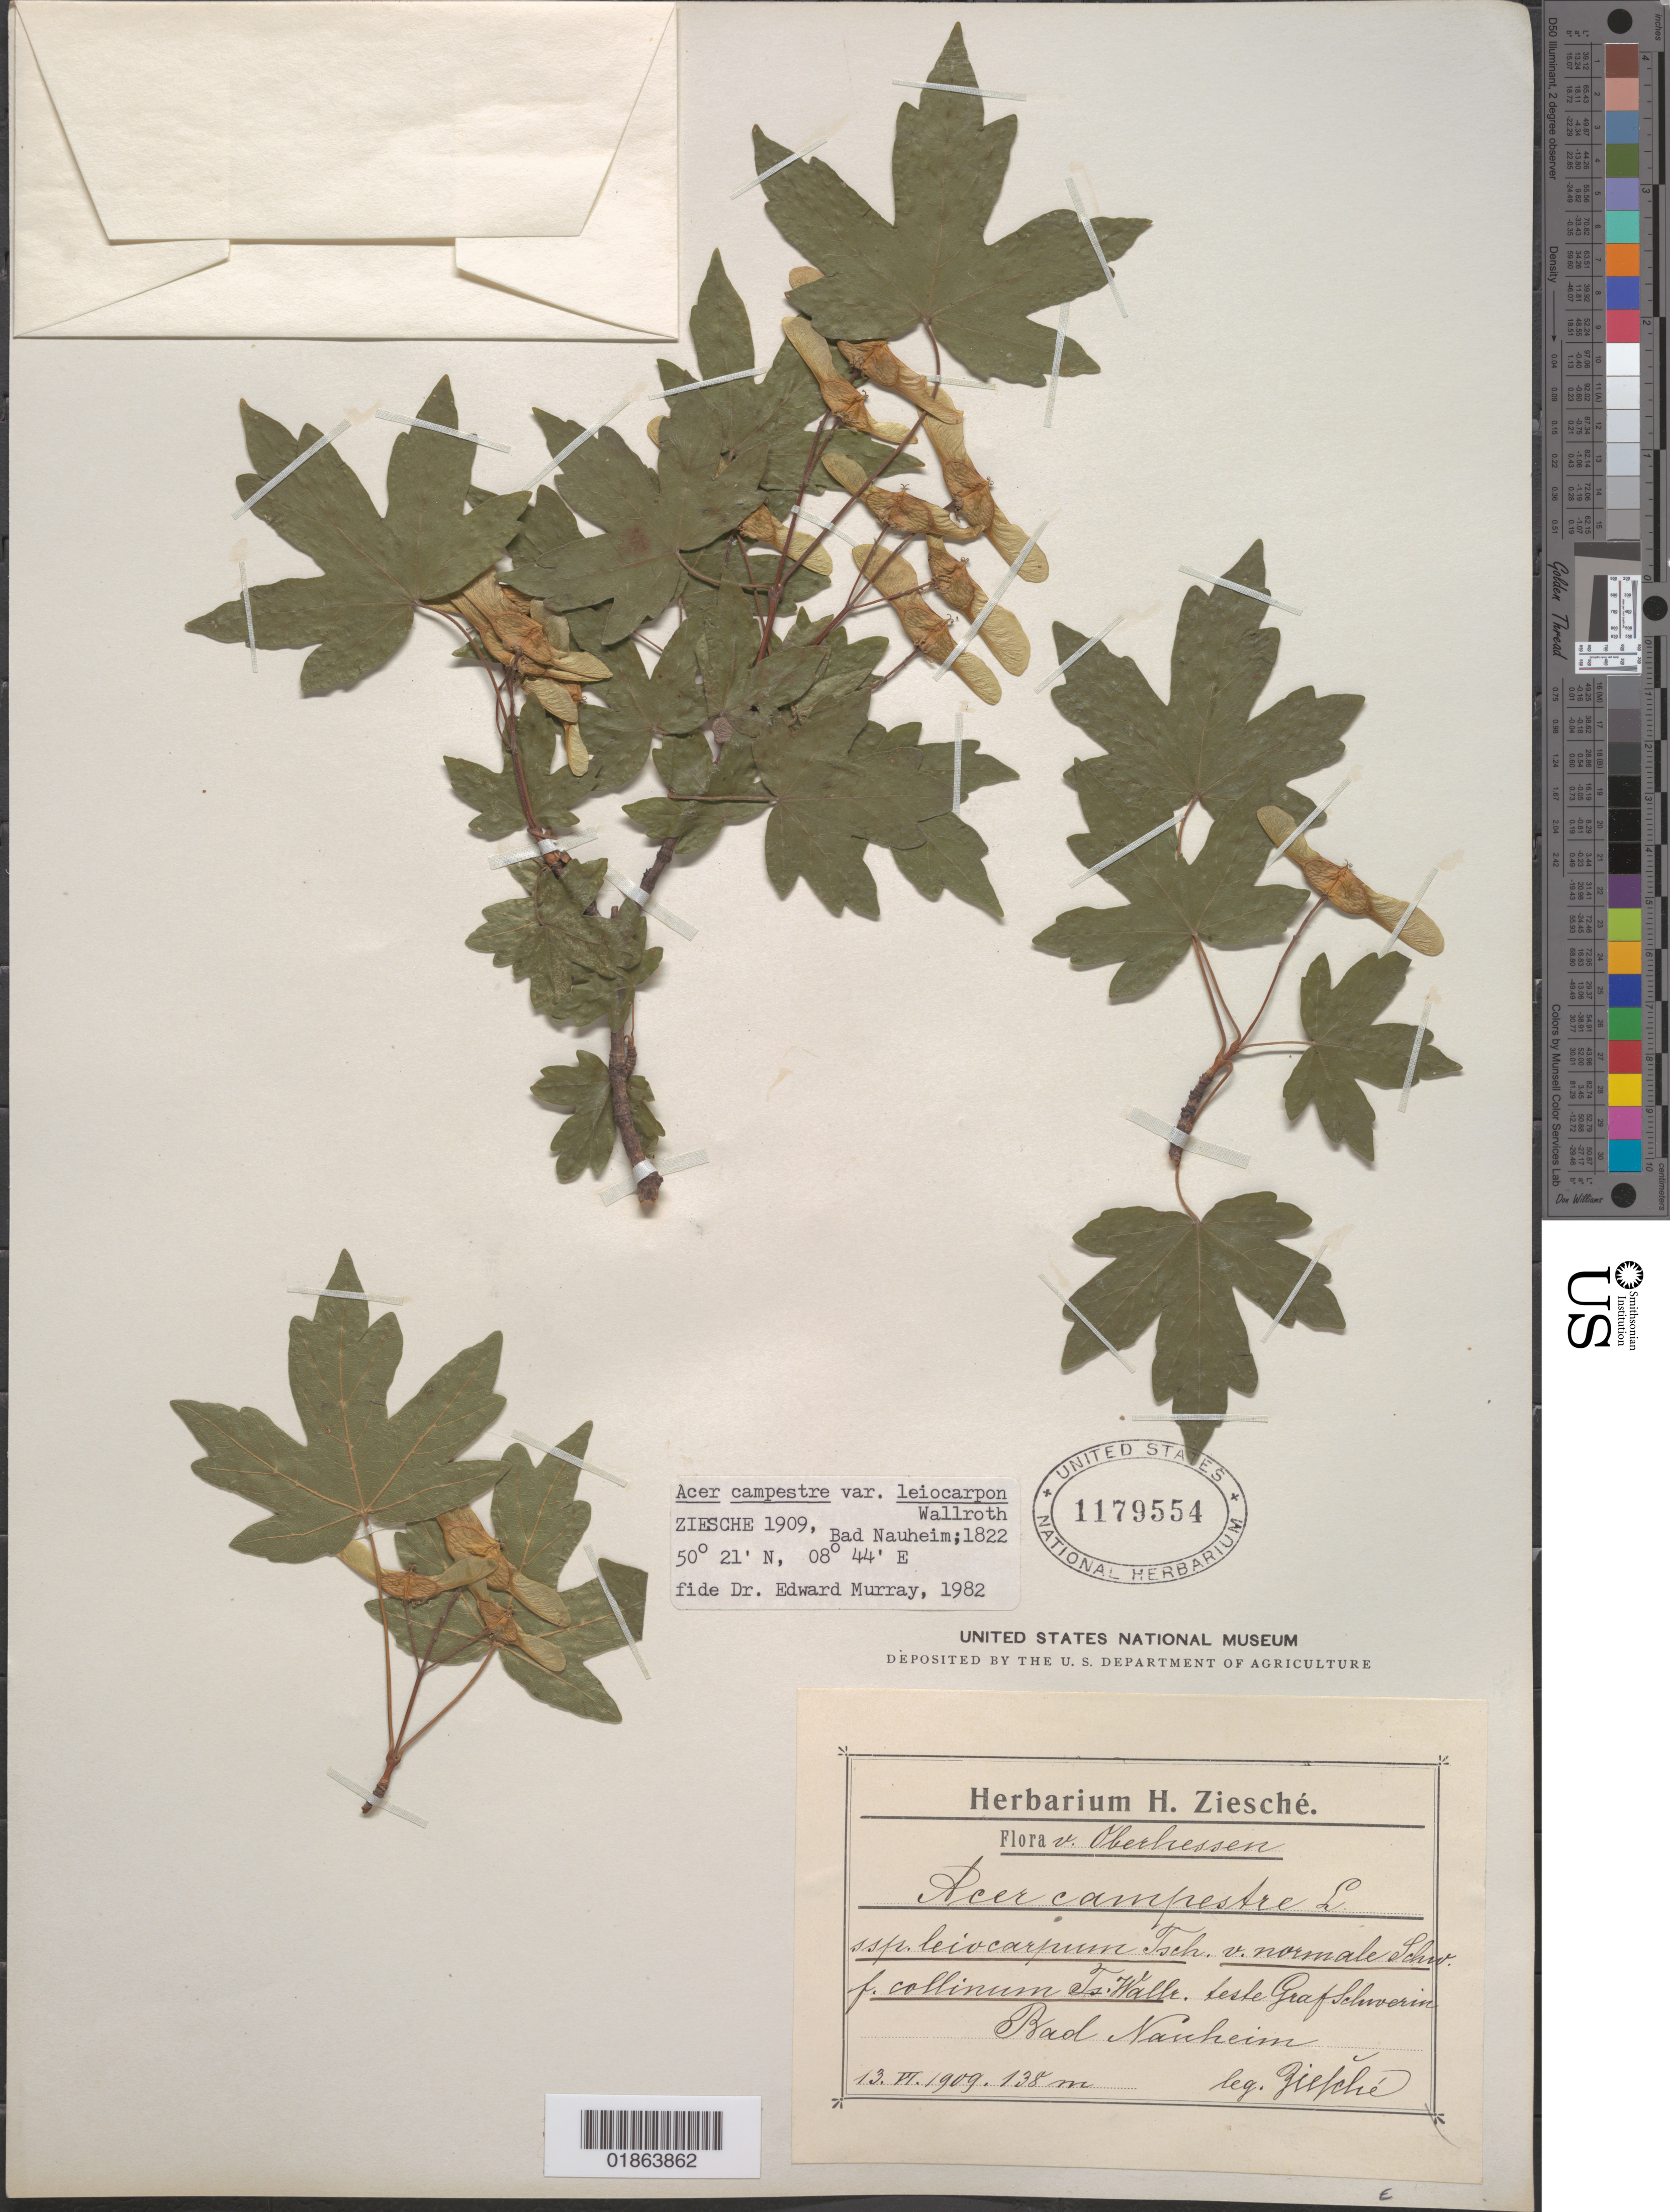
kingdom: Plantae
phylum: Tracheophyta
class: Magnoliopsida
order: Sapindales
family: Sapindaceae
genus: Acer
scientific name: Acer campestre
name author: L.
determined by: Murray, Edward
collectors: H. Ziesché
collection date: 1909-06-13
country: Germany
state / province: Hesse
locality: Bad Nauheim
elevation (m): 138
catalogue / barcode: US 1179554